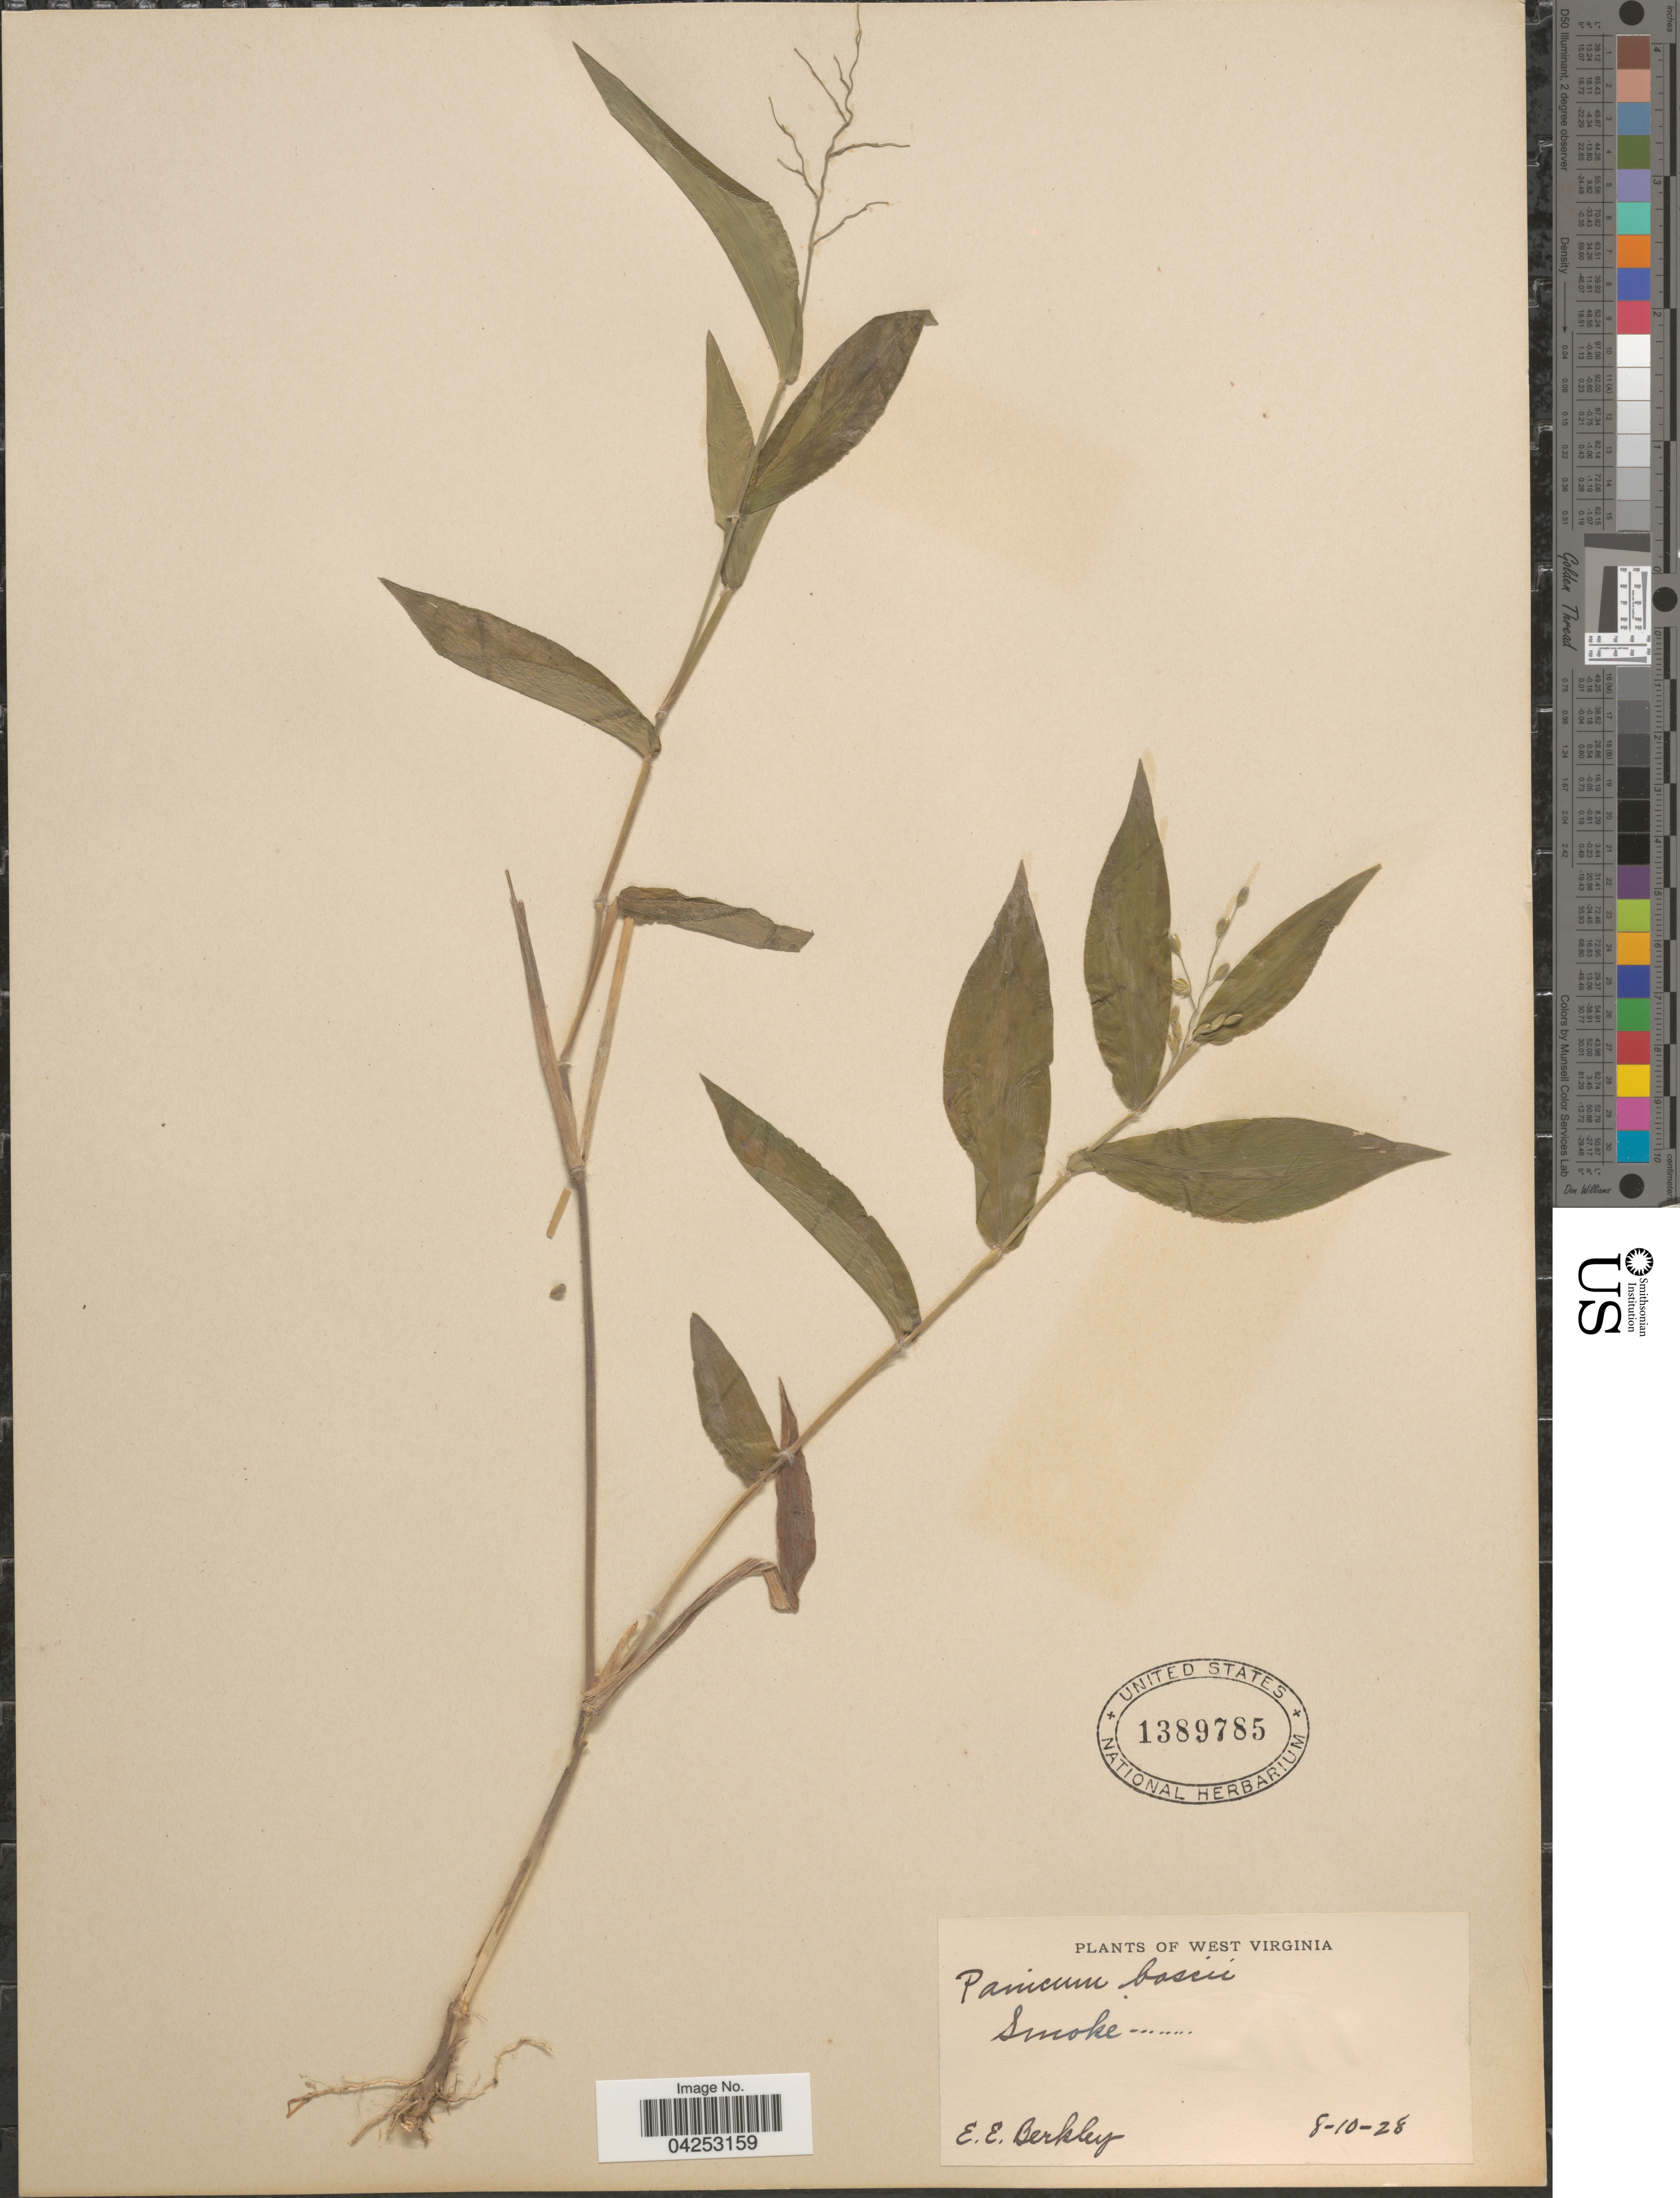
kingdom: Plantae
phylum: Tracheophyta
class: Liliopsida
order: Poales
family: Poaceae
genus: Dichanthelium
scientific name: Dichanthelium boscii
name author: (Poir.) Gould & C.A. Clark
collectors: E. Berkley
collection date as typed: Transcribed d/m/y: 10/8/28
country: United States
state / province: West Virginia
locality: Smoke.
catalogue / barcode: US 1389785